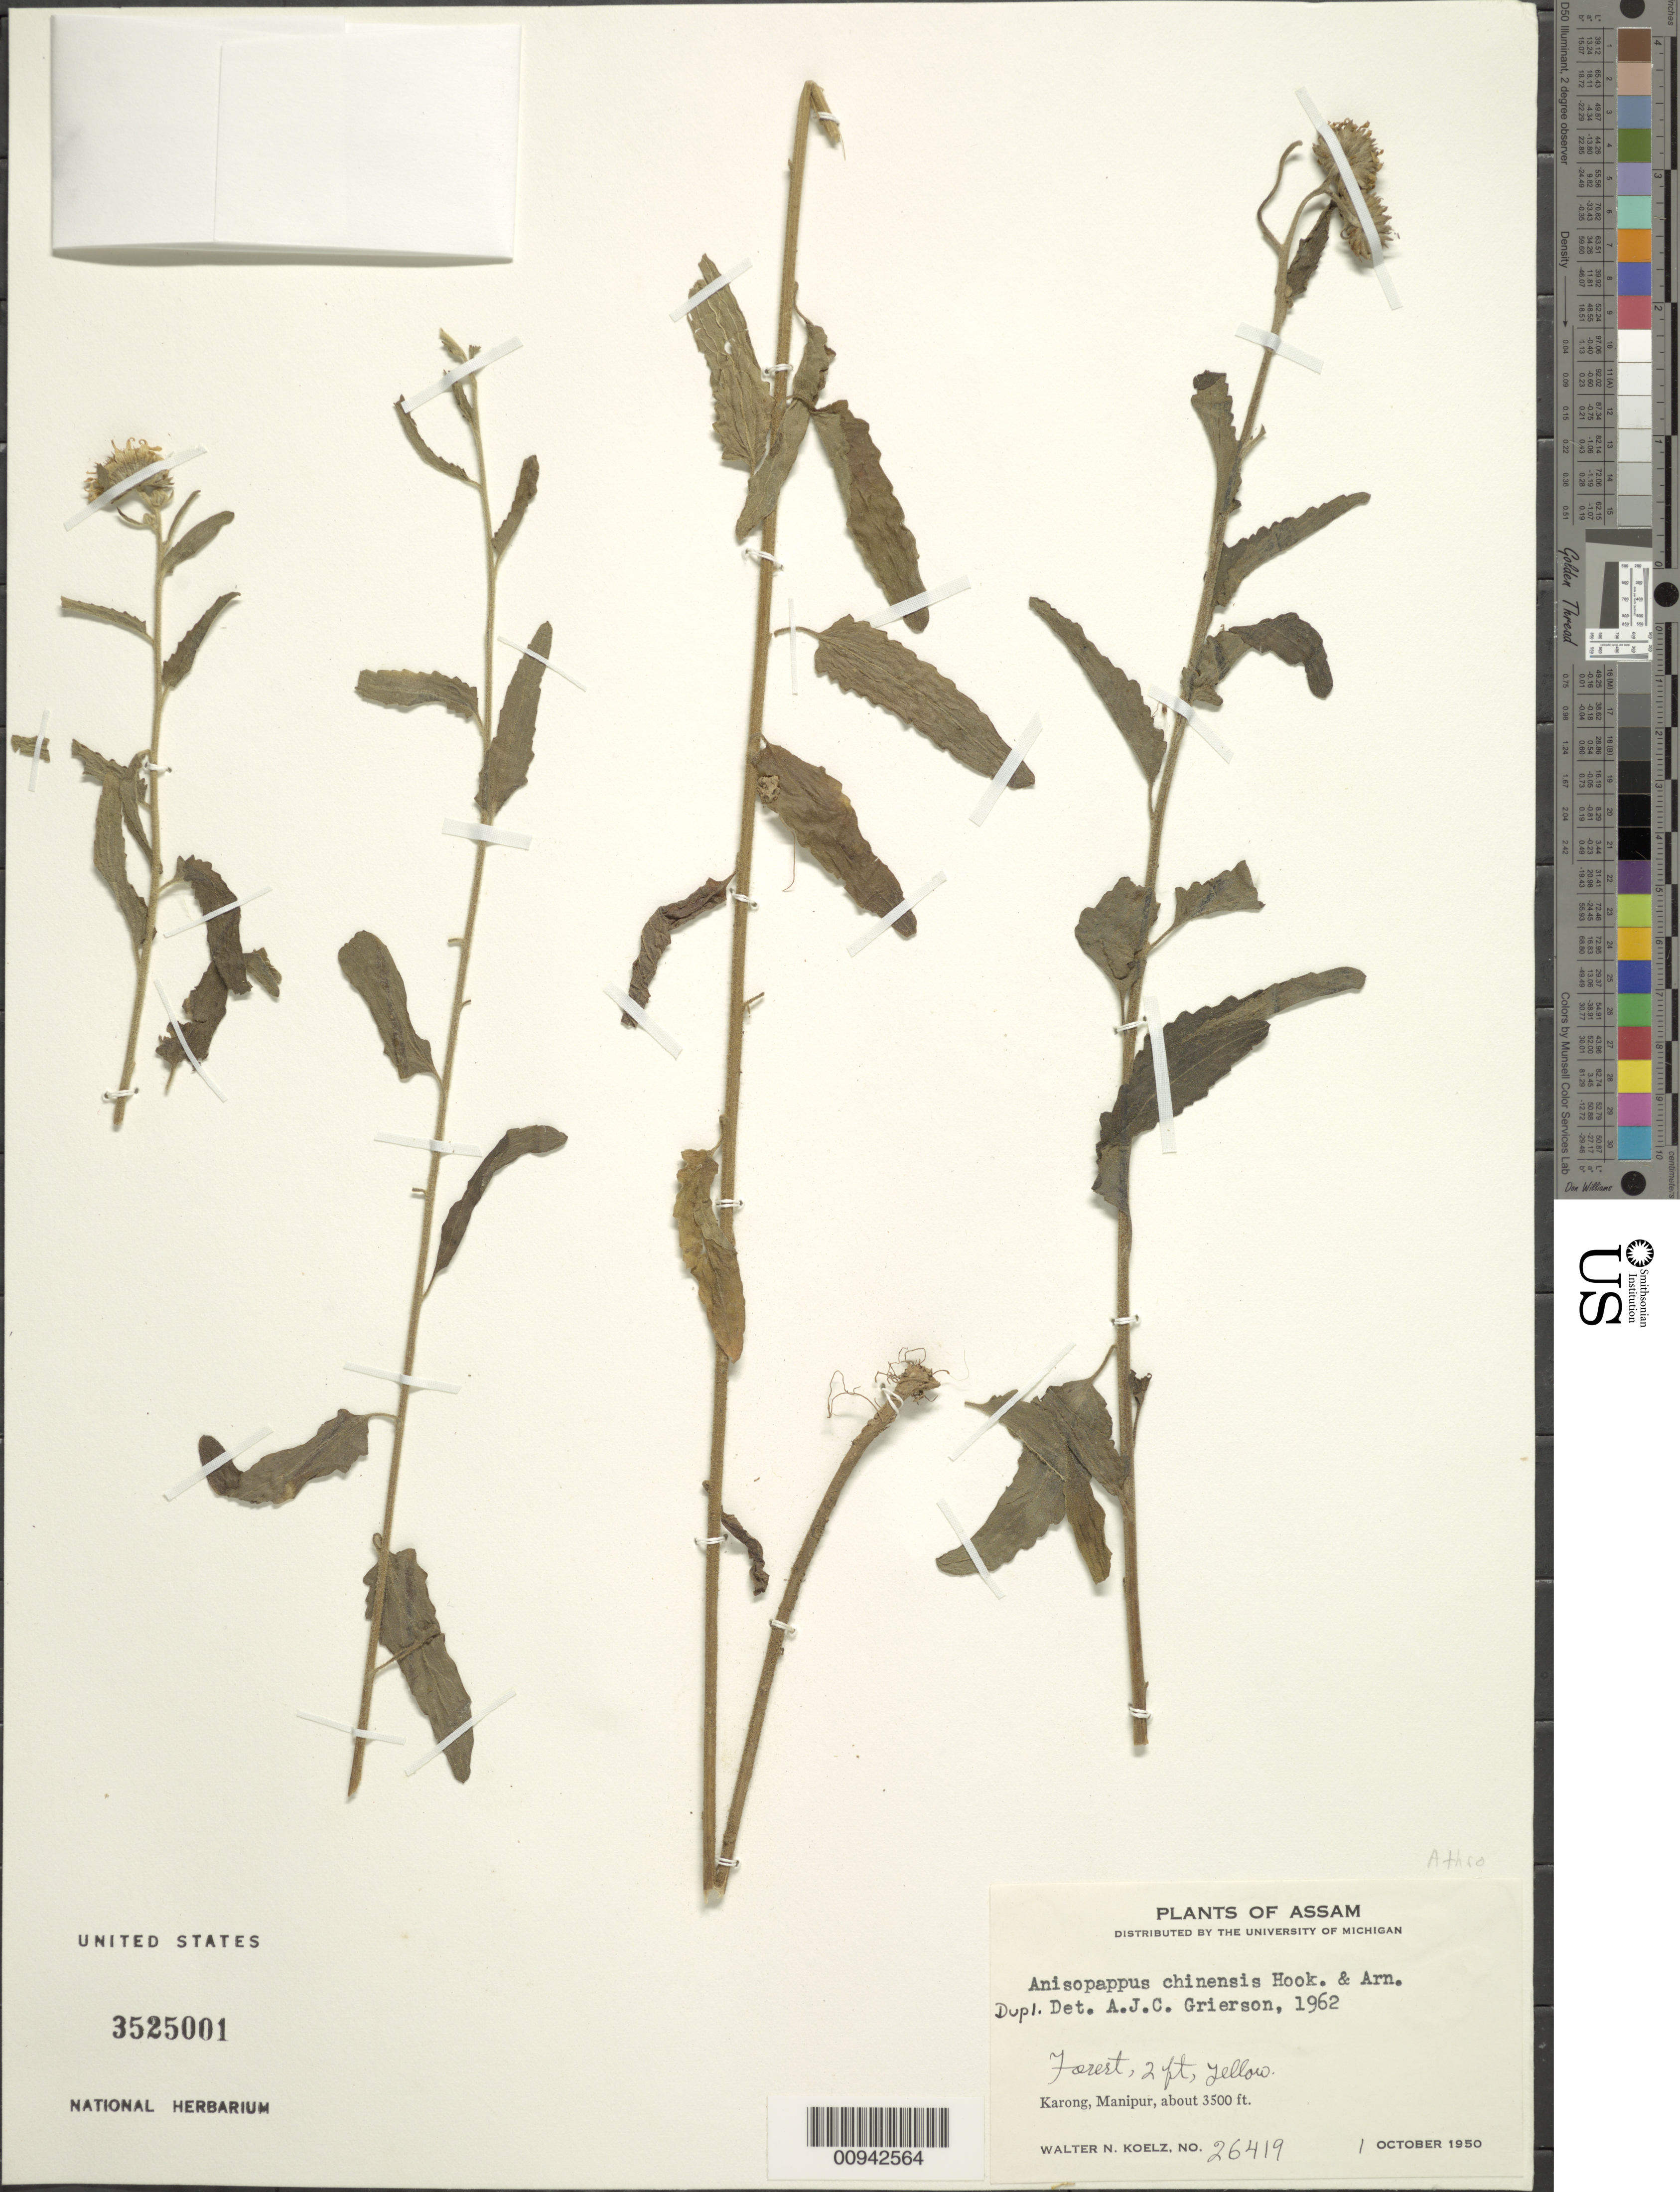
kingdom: Plantae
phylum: Tracheophyta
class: Magnoliopsida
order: Asterales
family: Asteraceae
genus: Anisopappus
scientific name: Anisopappus chinensis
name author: Hook. & Arn.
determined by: Grierson, A. J. C.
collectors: W. N. Koelz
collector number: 26419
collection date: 1950-10-01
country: India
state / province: Manipur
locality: Karong, Manipur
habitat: Forest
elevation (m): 1067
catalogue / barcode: US 3525001